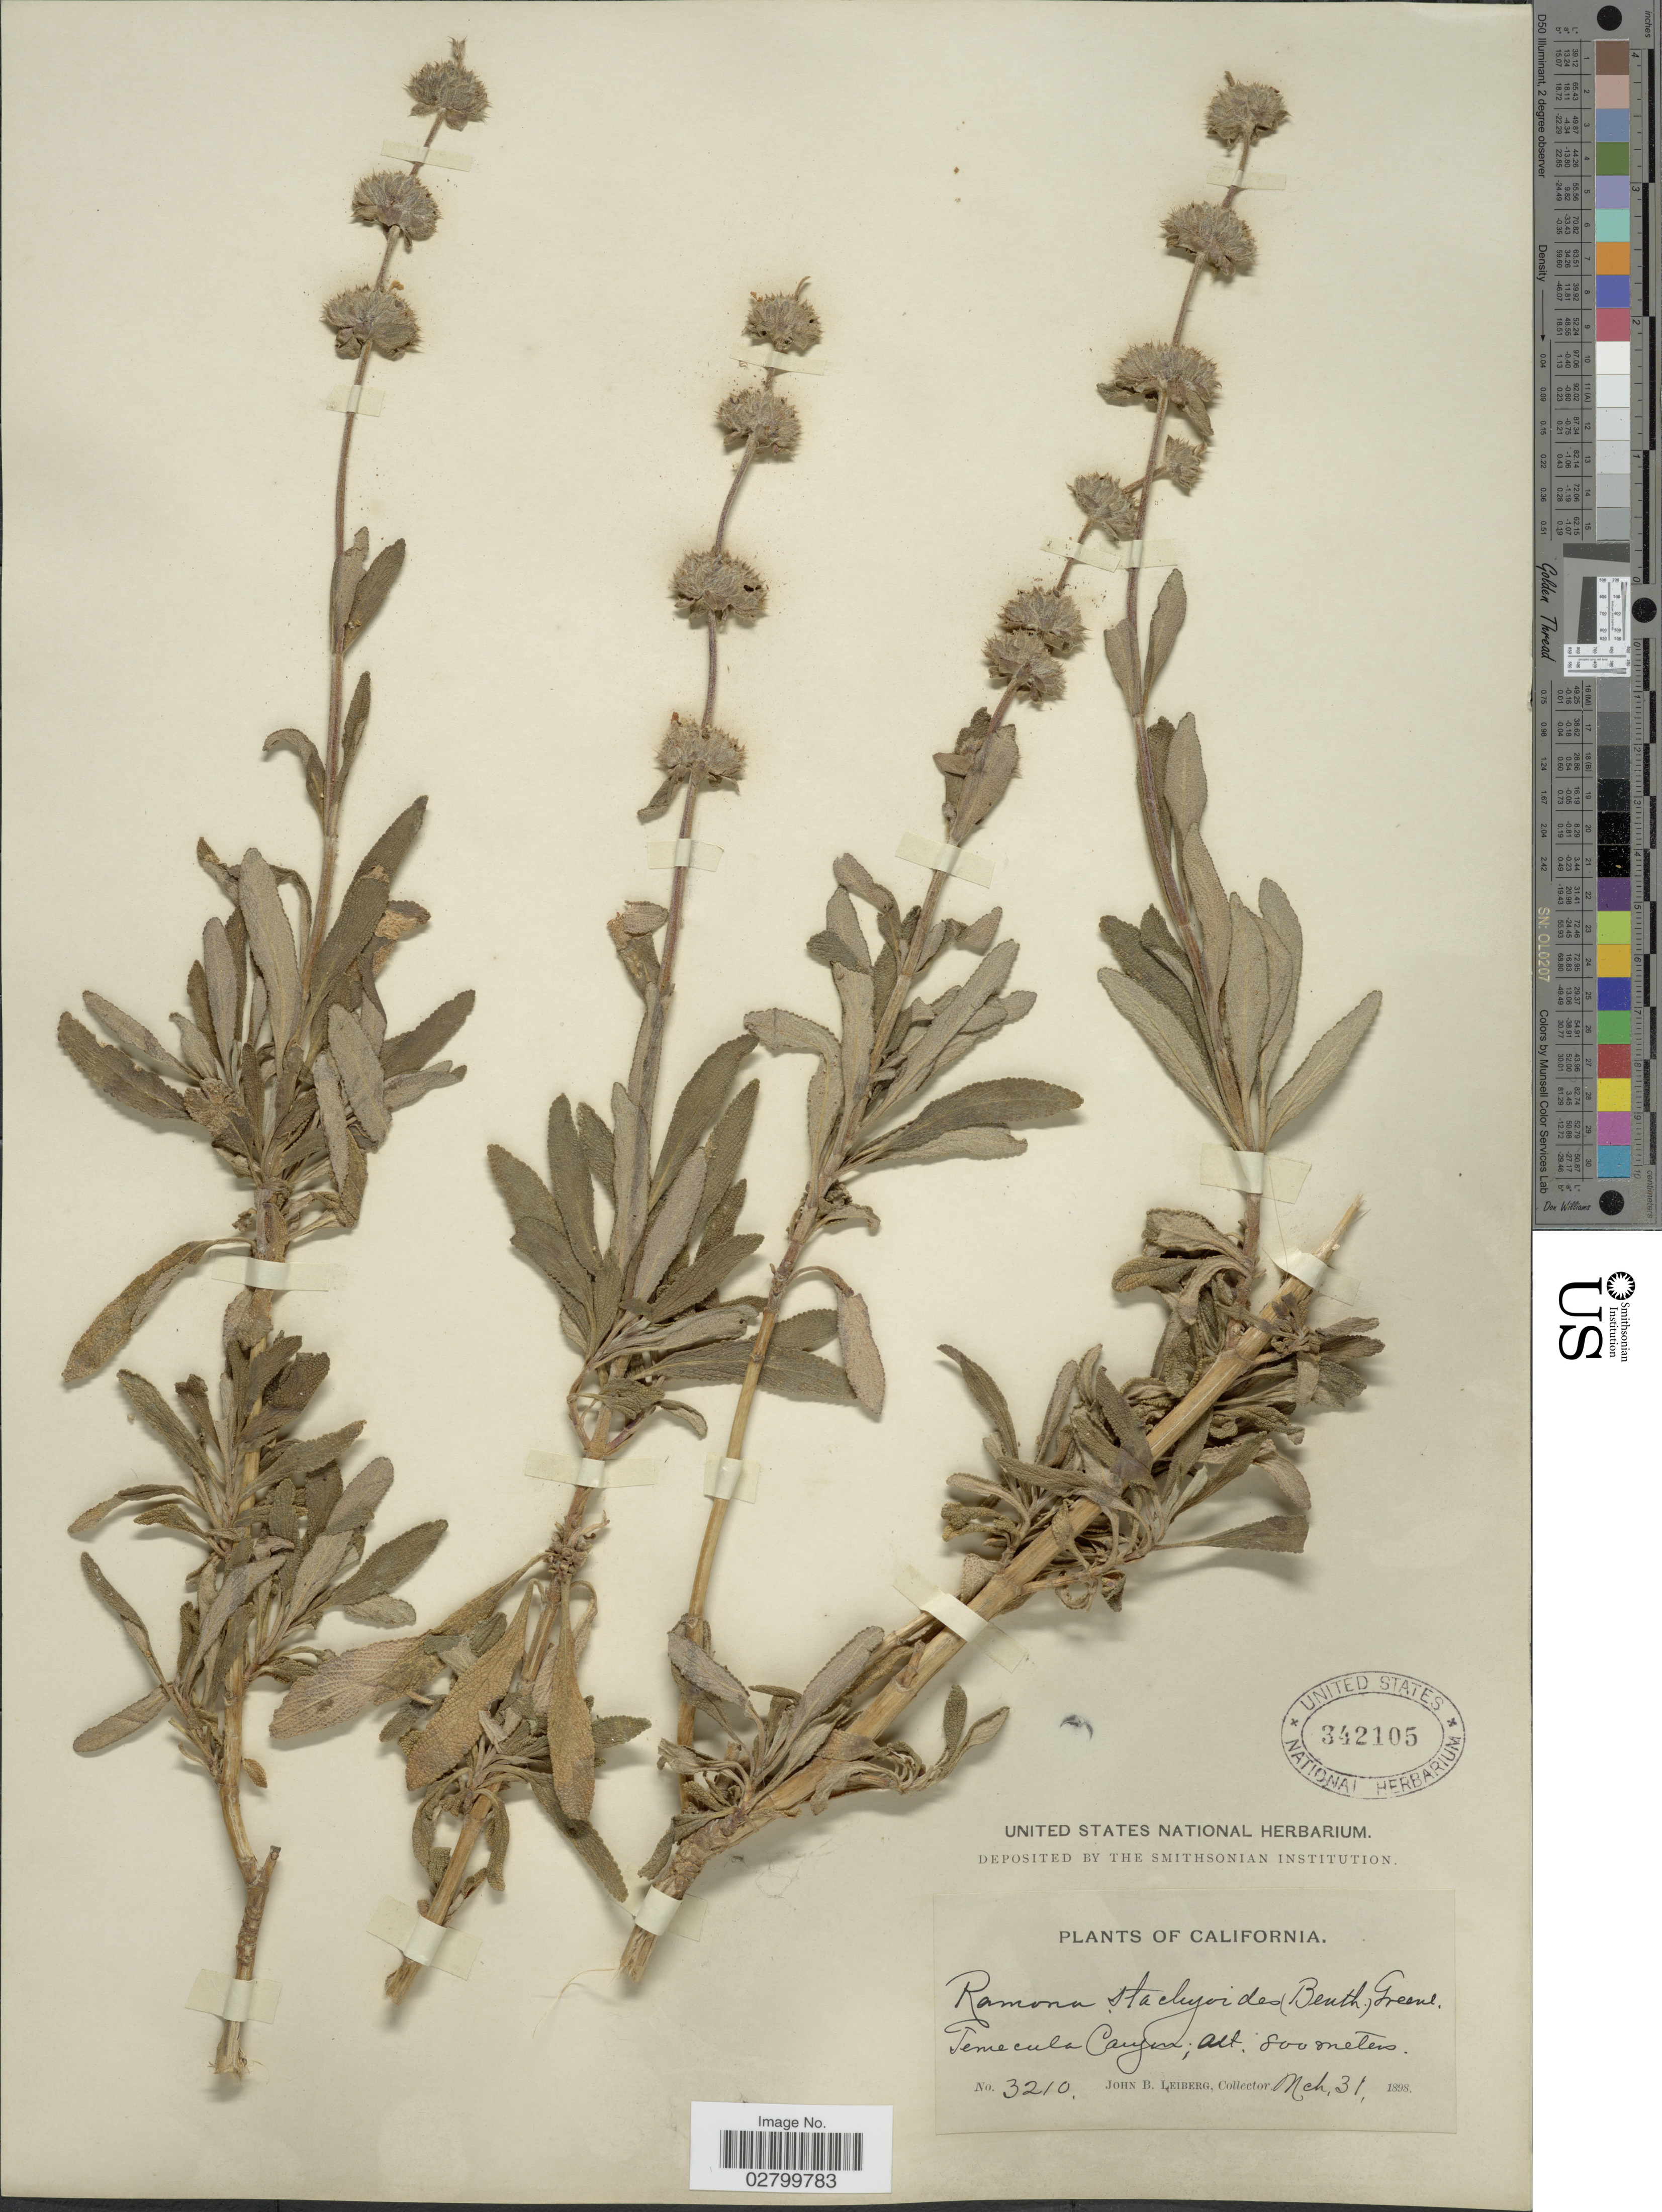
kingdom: Plantae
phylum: Tracheophyta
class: Magnoliopsida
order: Lamiales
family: Lamiaceae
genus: Salvia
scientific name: Salvia mellifera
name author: Greene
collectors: J. B. Leiberg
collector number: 3210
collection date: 1898-03-31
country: United States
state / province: California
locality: Temecula Canyon.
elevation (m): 800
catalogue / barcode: US 342105